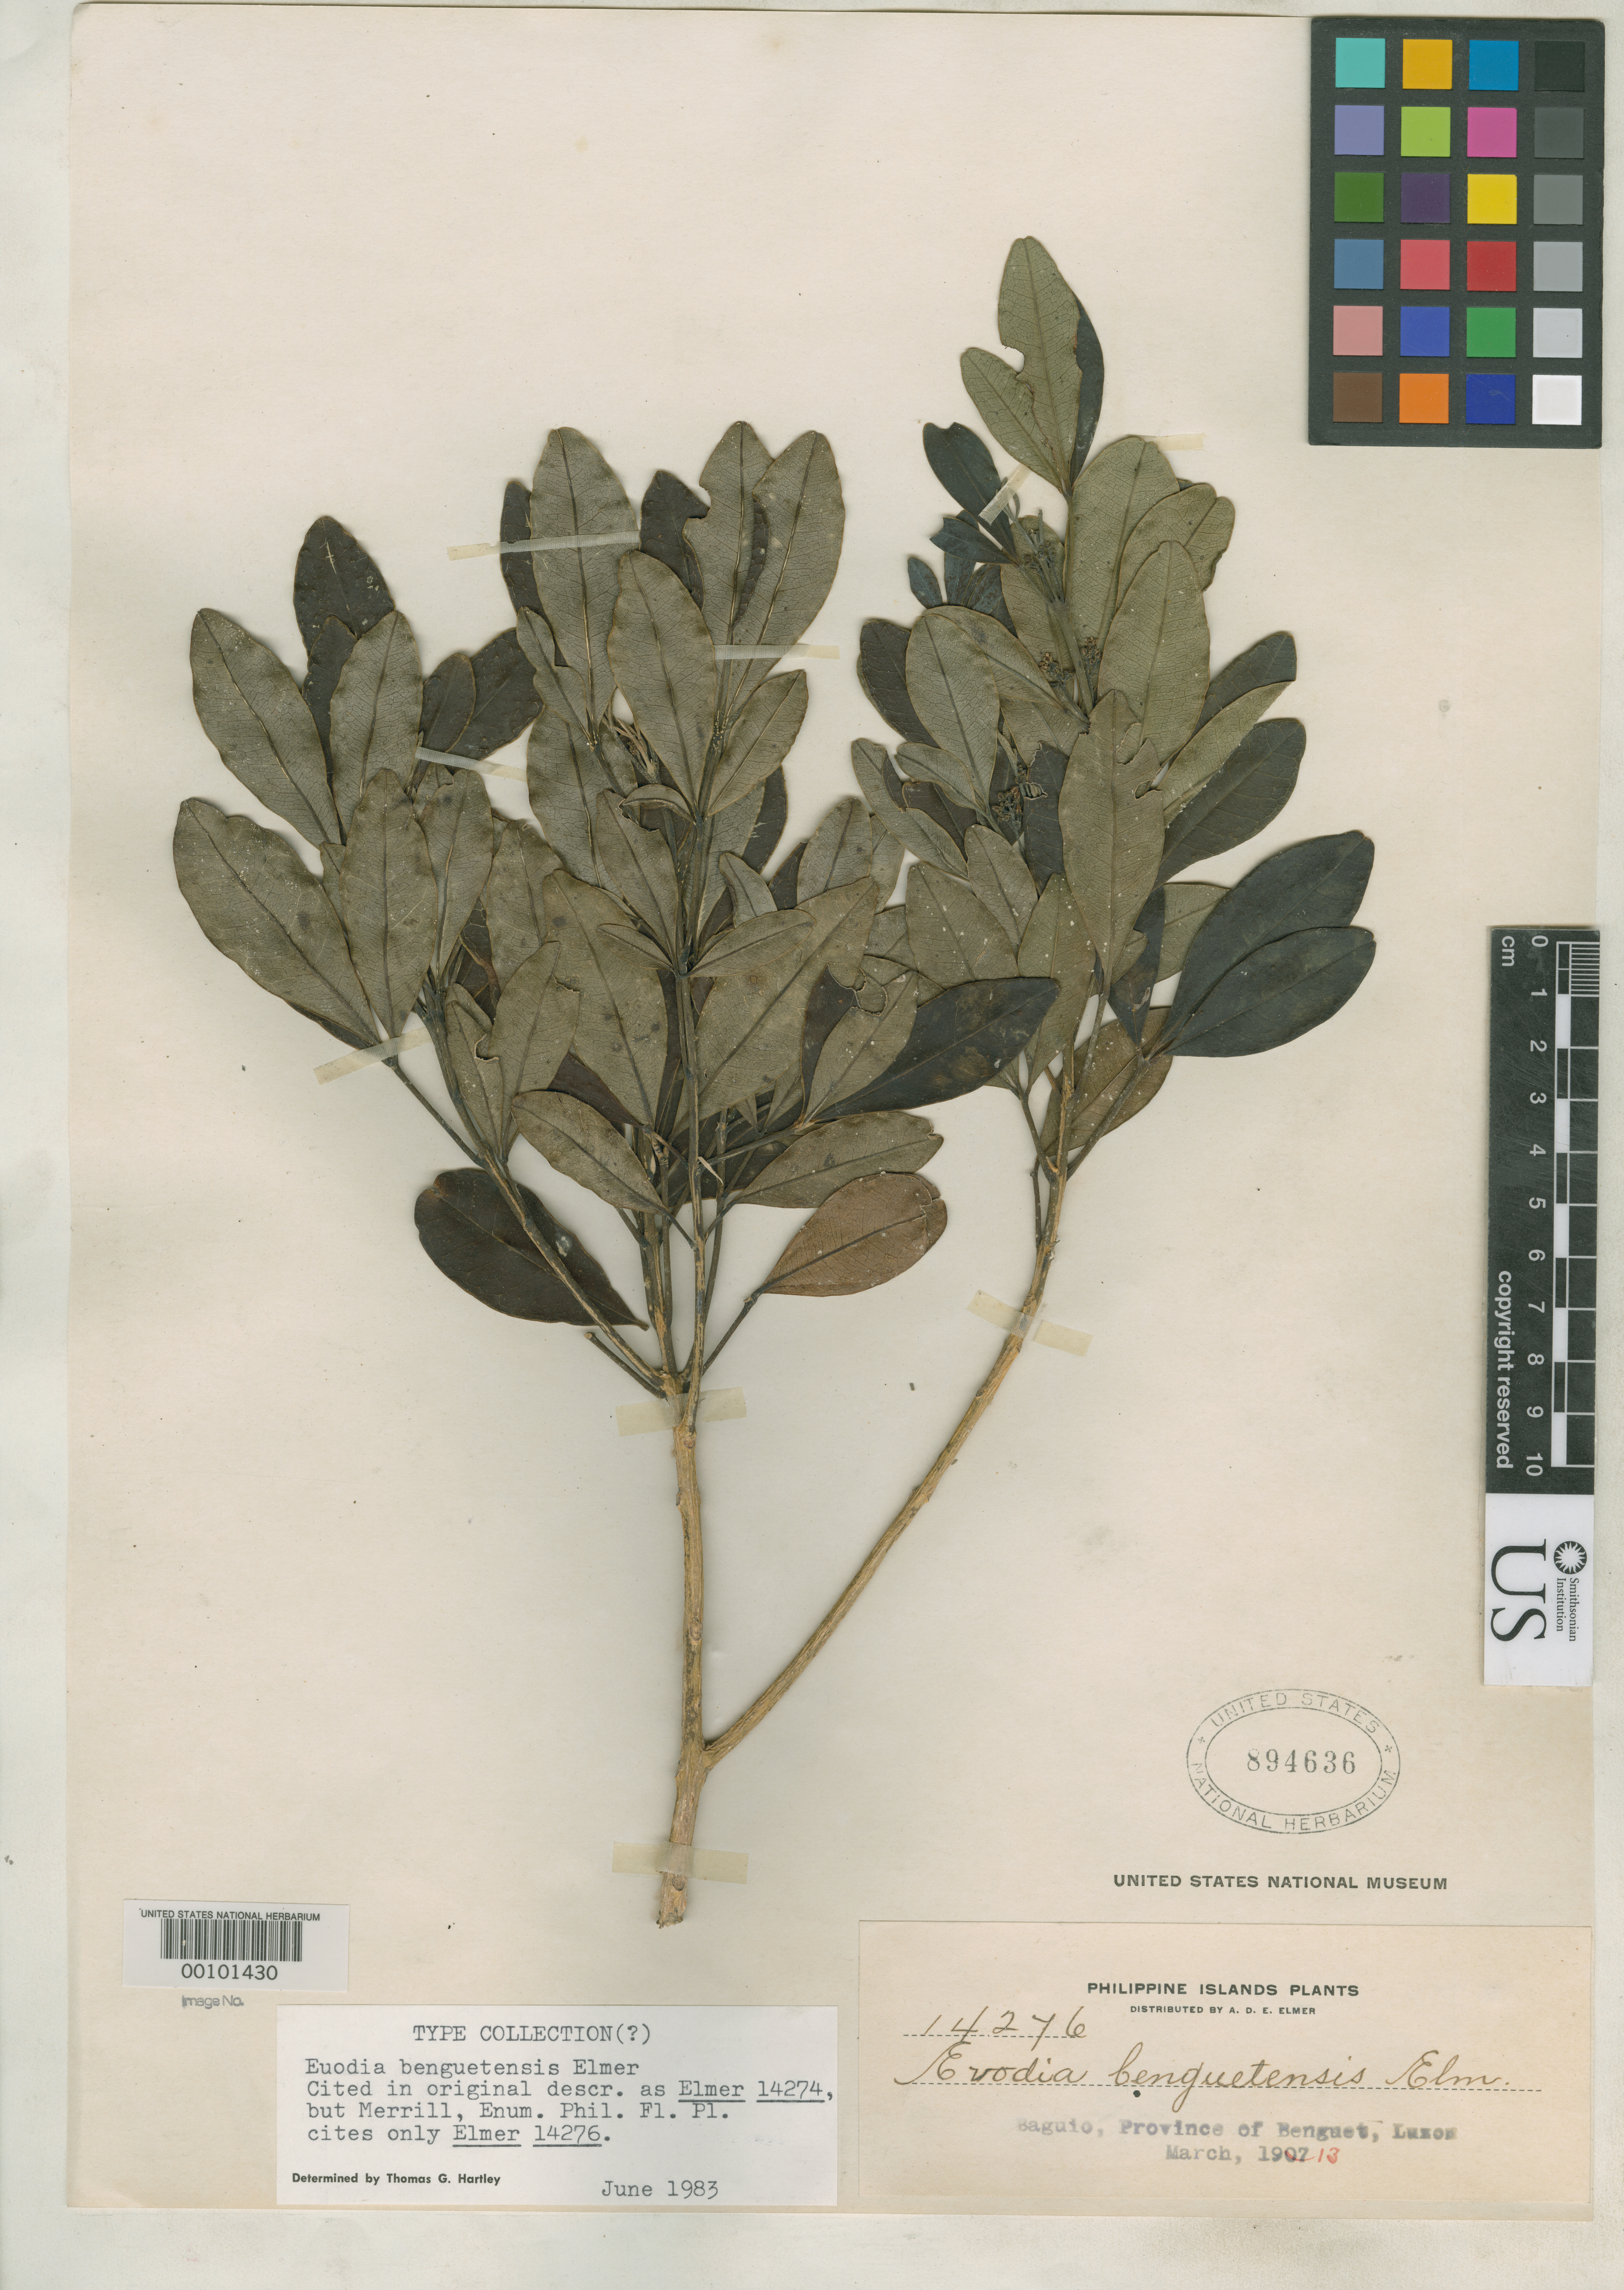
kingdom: Plantae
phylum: Tracheophyta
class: Magnoliopsida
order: Sapindales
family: Rutaceae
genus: Euodia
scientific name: Euodia benguetensis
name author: Elmer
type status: Isotype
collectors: A. D. E. Elmer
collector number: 14276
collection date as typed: Mar 1913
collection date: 1913-03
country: Philippines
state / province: Cordillera (Administrative Region)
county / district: Benguet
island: Luzon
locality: Baguio, Mt. Santo Tomas.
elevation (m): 2057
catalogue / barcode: US 894636